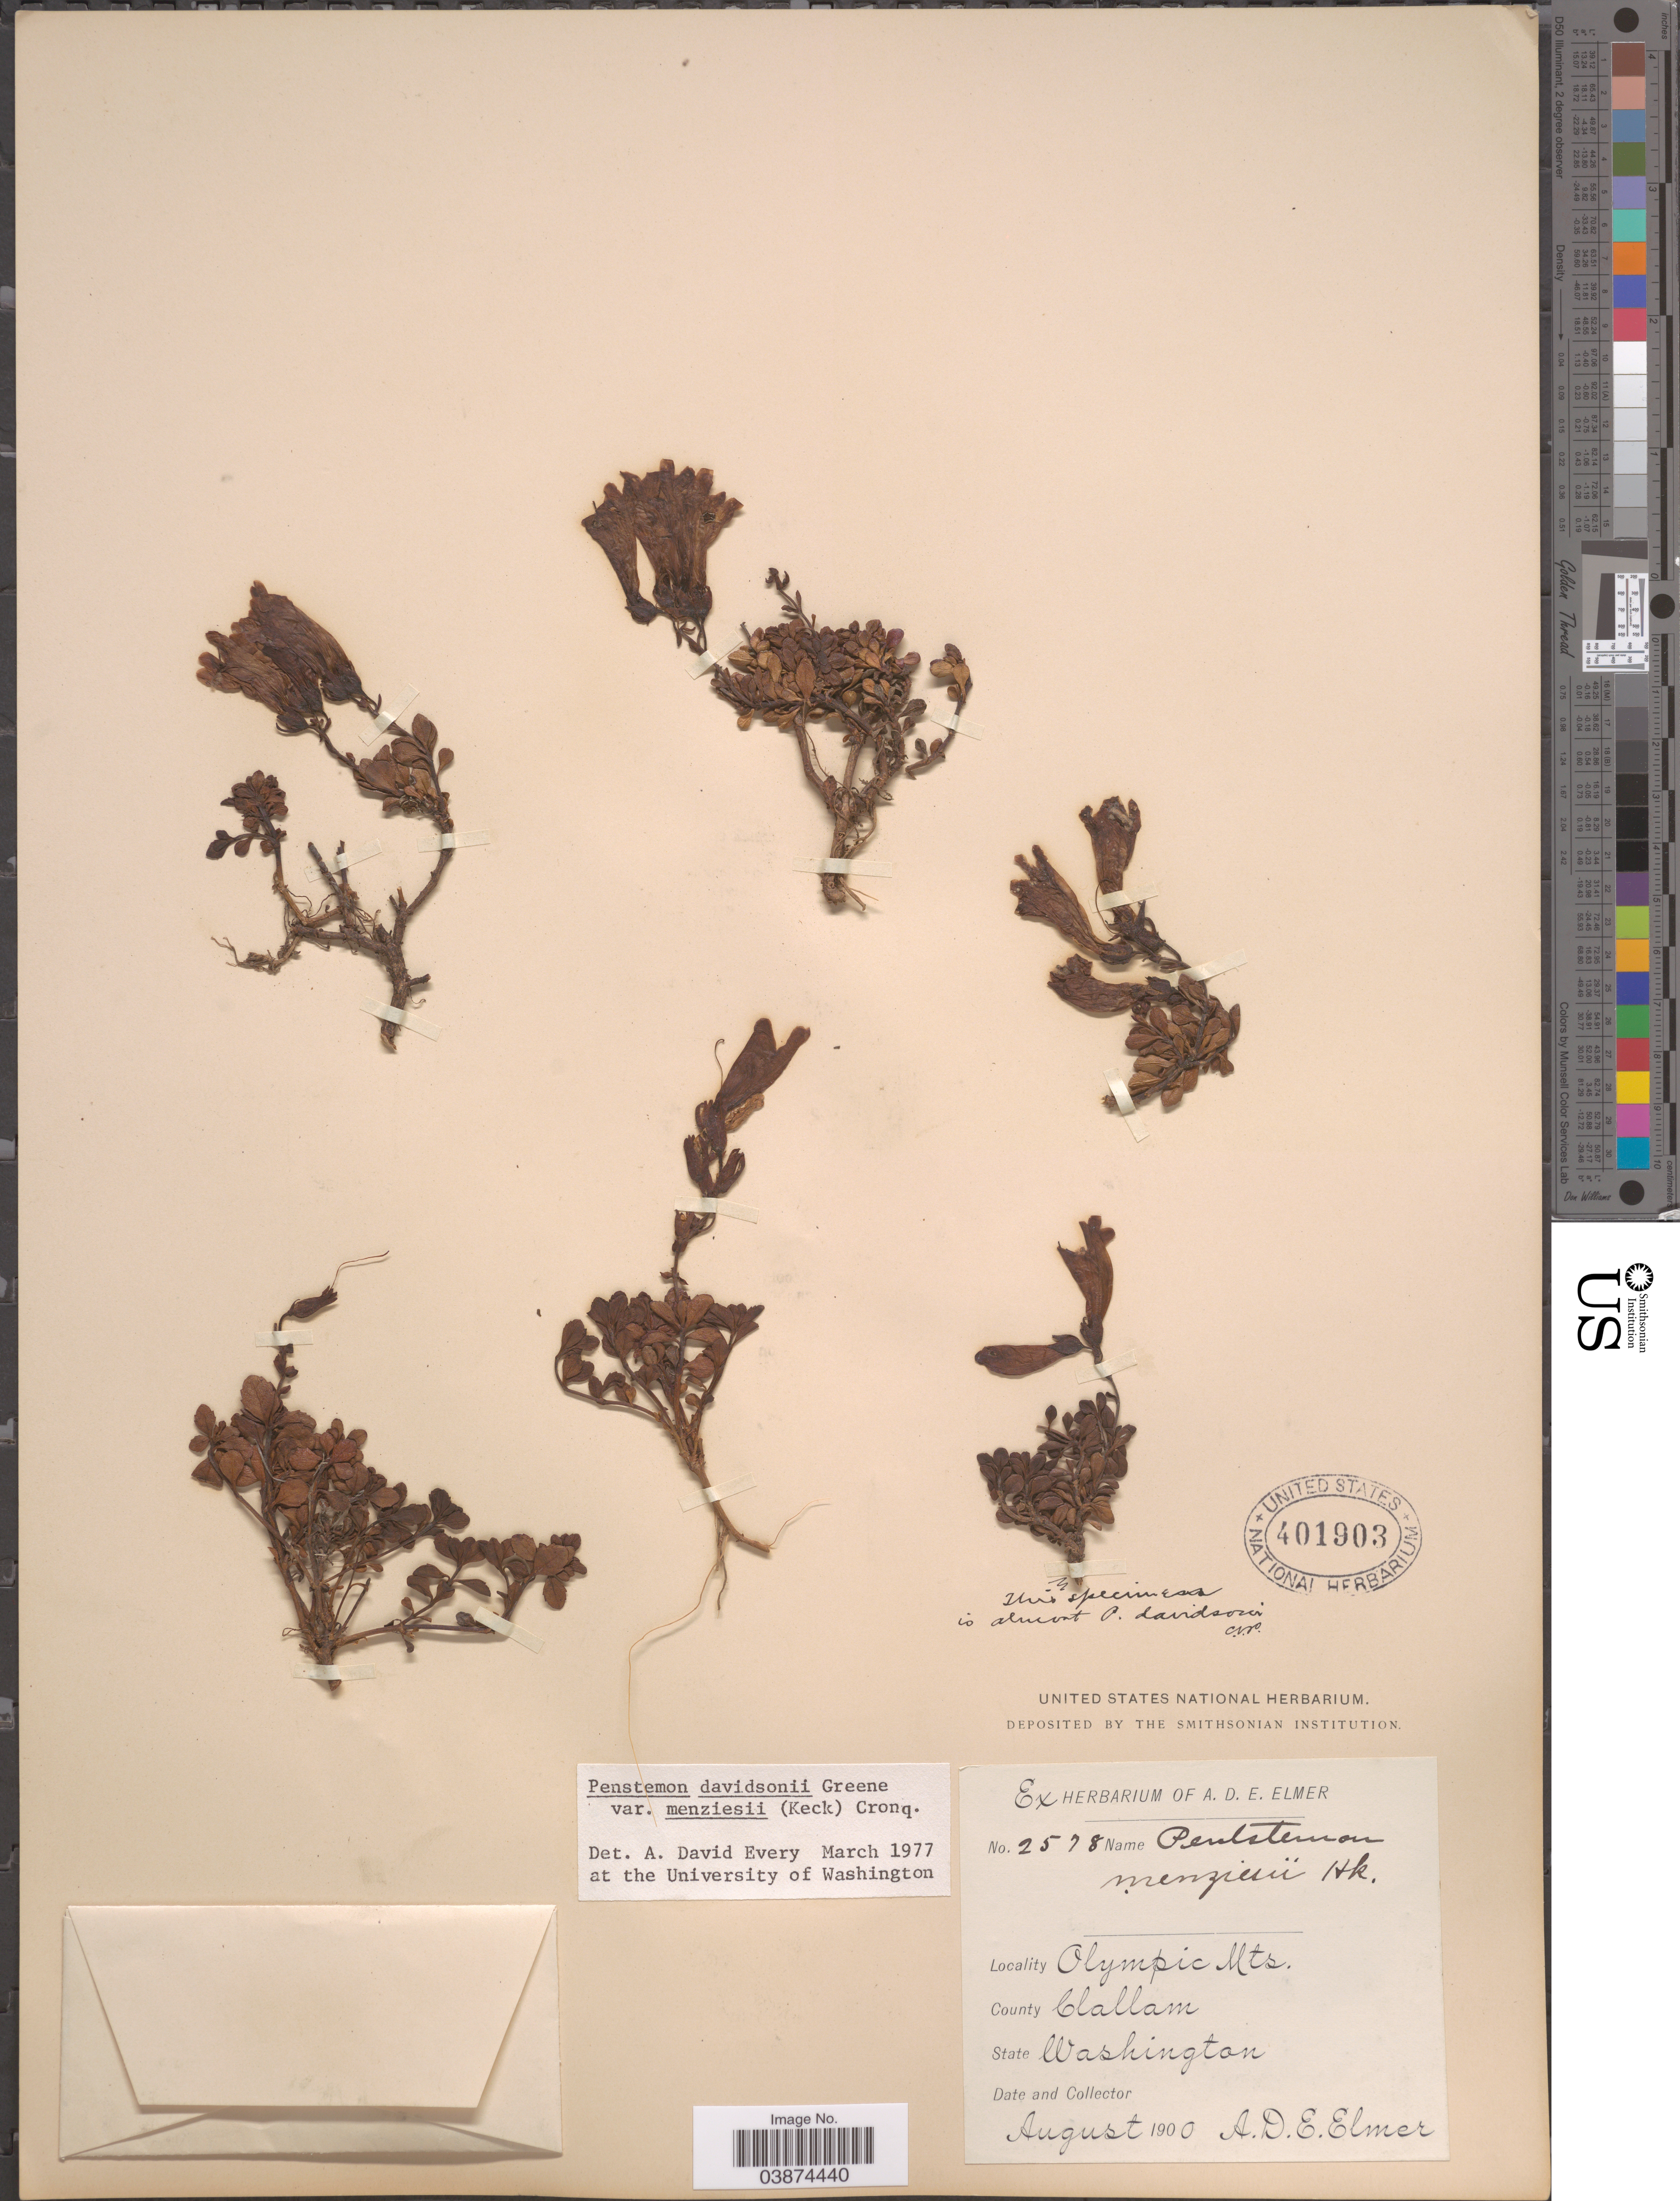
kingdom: Plantae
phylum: Tracheophyta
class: Magnoliopsida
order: Lamiales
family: Plantaginaceae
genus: Penstemon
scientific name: Penstemon davidsonii var. menziesii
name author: (D.D. Keck) Cronquist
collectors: A. D. E. Elmer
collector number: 2578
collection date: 1900-08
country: United States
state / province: Washington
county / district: Clallam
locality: Olympic Mts. County Clallam.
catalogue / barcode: US 401903